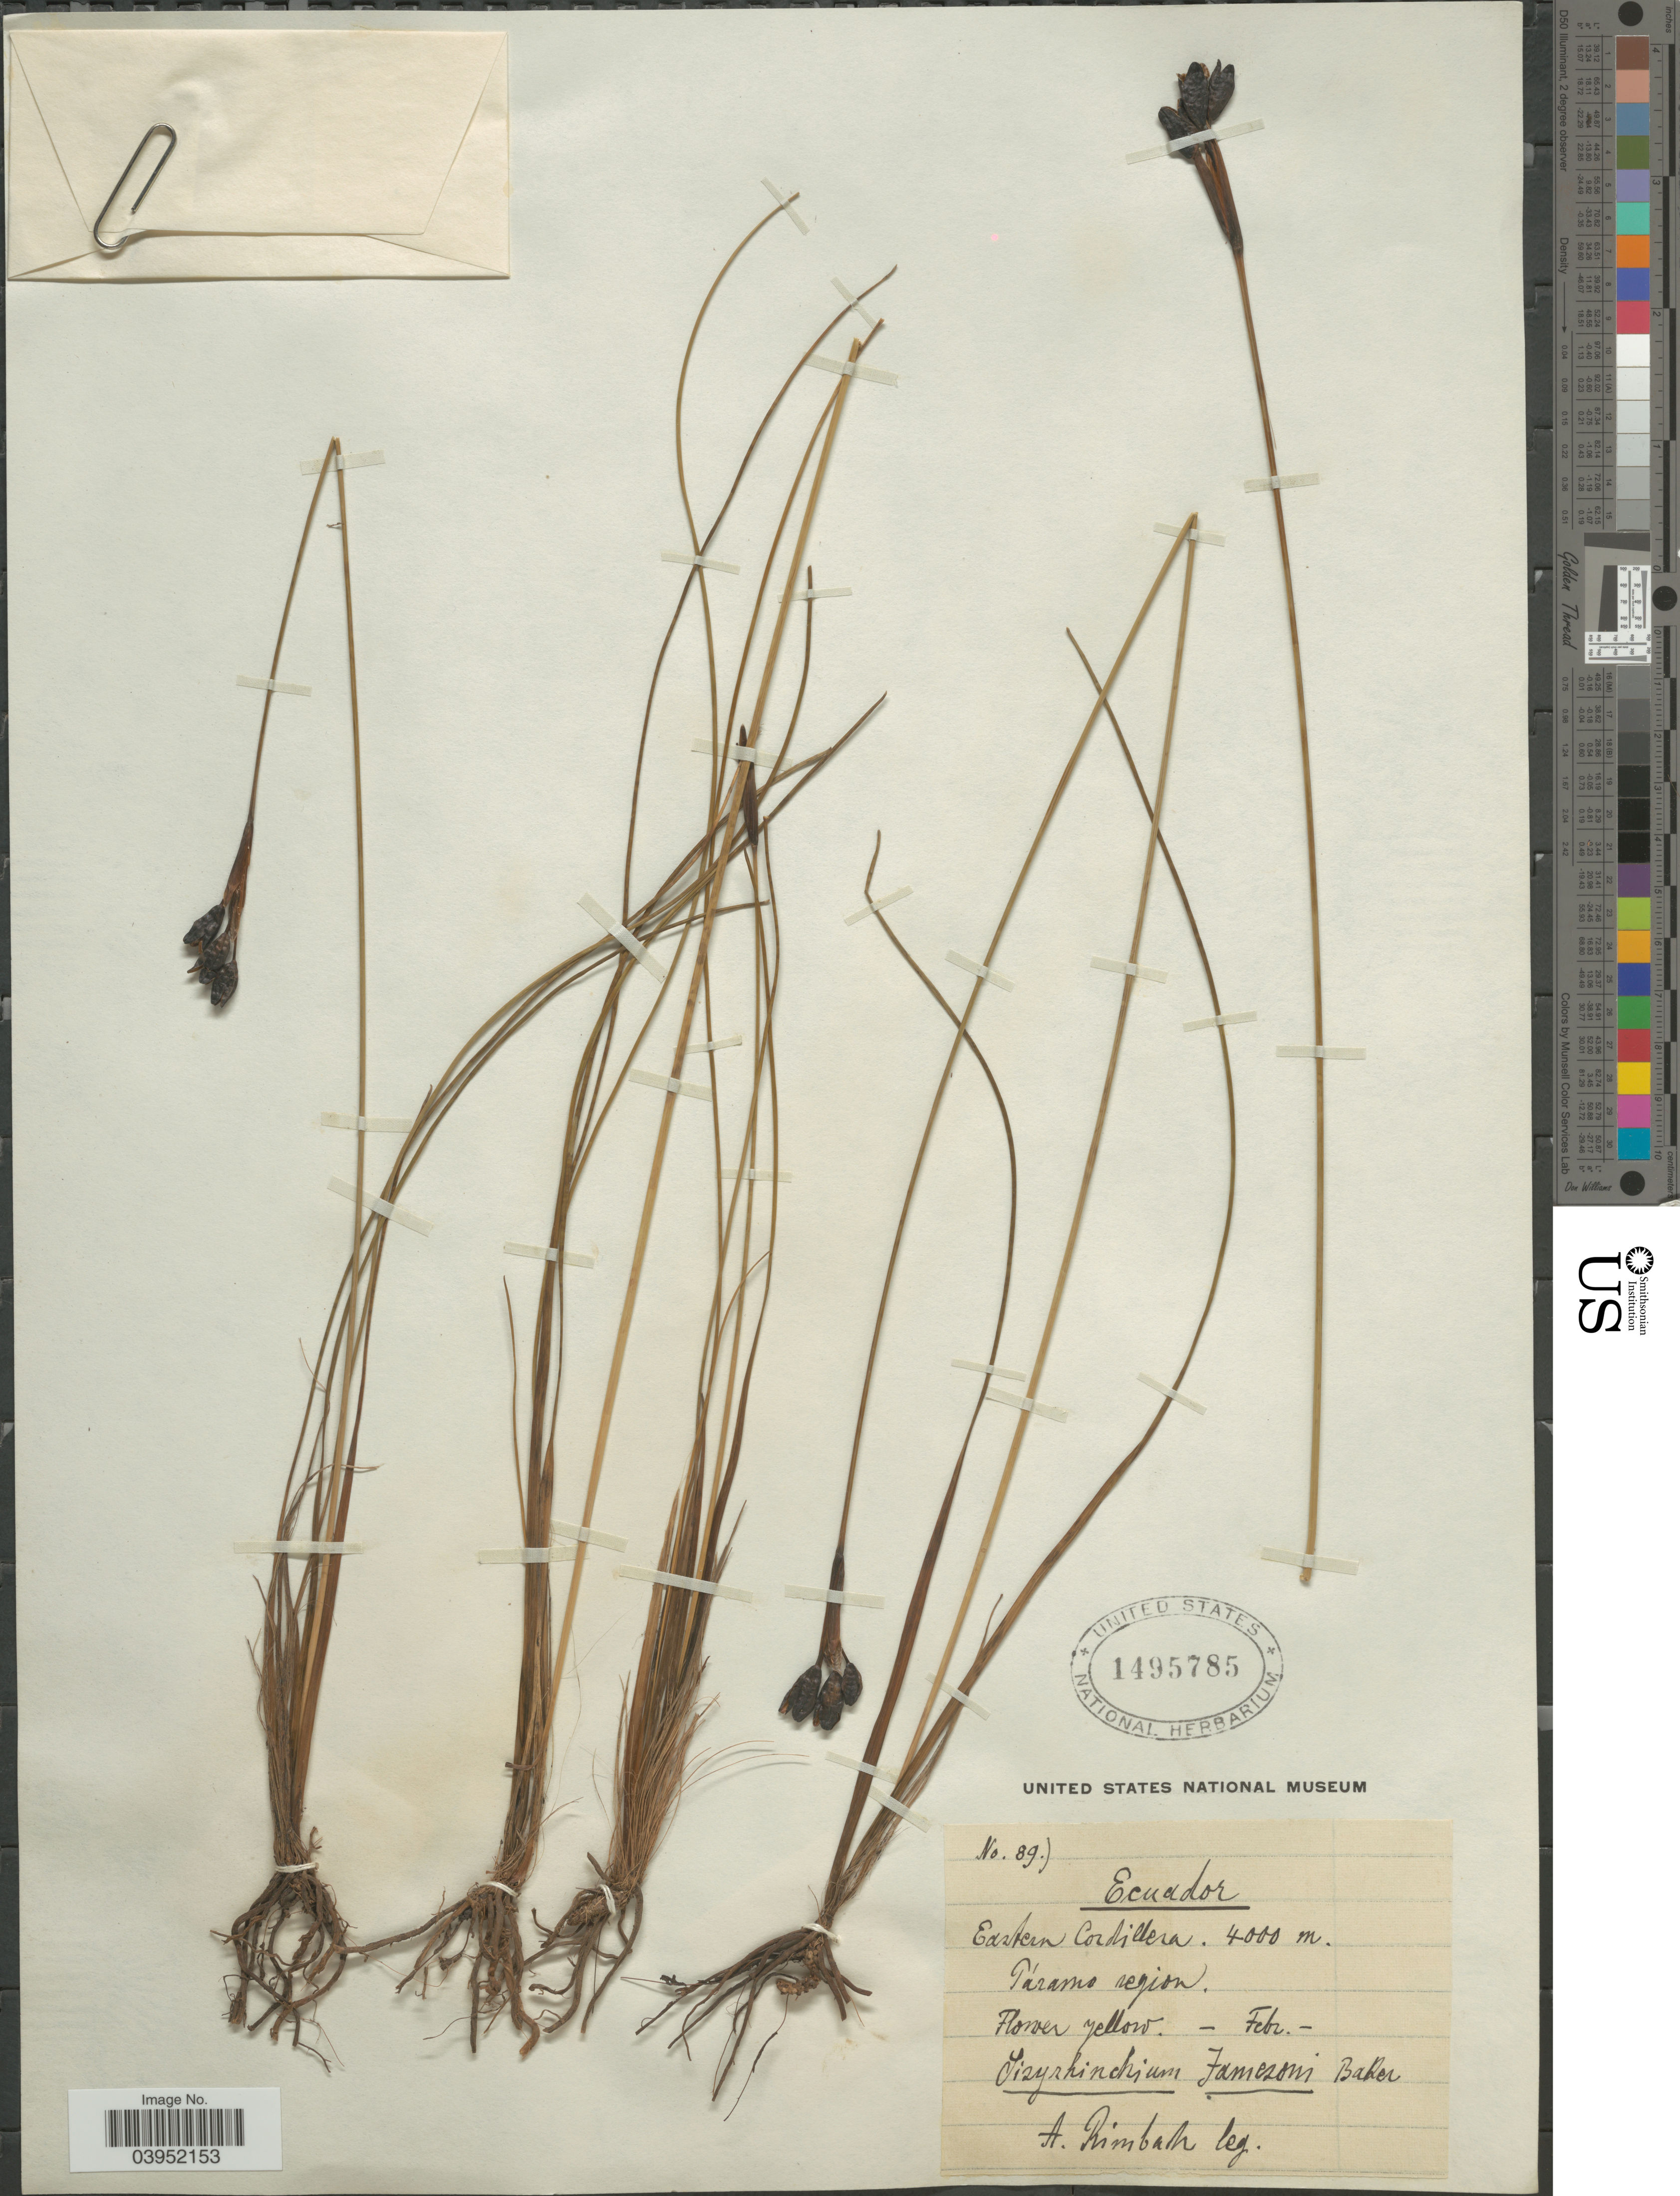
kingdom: Plantae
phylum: Tracheophyta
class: Liliopsida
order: Asparagales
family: Iridaceae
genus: Sisyrinchium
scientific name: Sisyrinchium jamesonii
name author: Baker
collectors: A. Rimbach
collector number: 89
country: Ecuador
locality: Eastern Cordillera. Páramo region.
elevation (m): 4000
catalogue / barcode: US 1495785